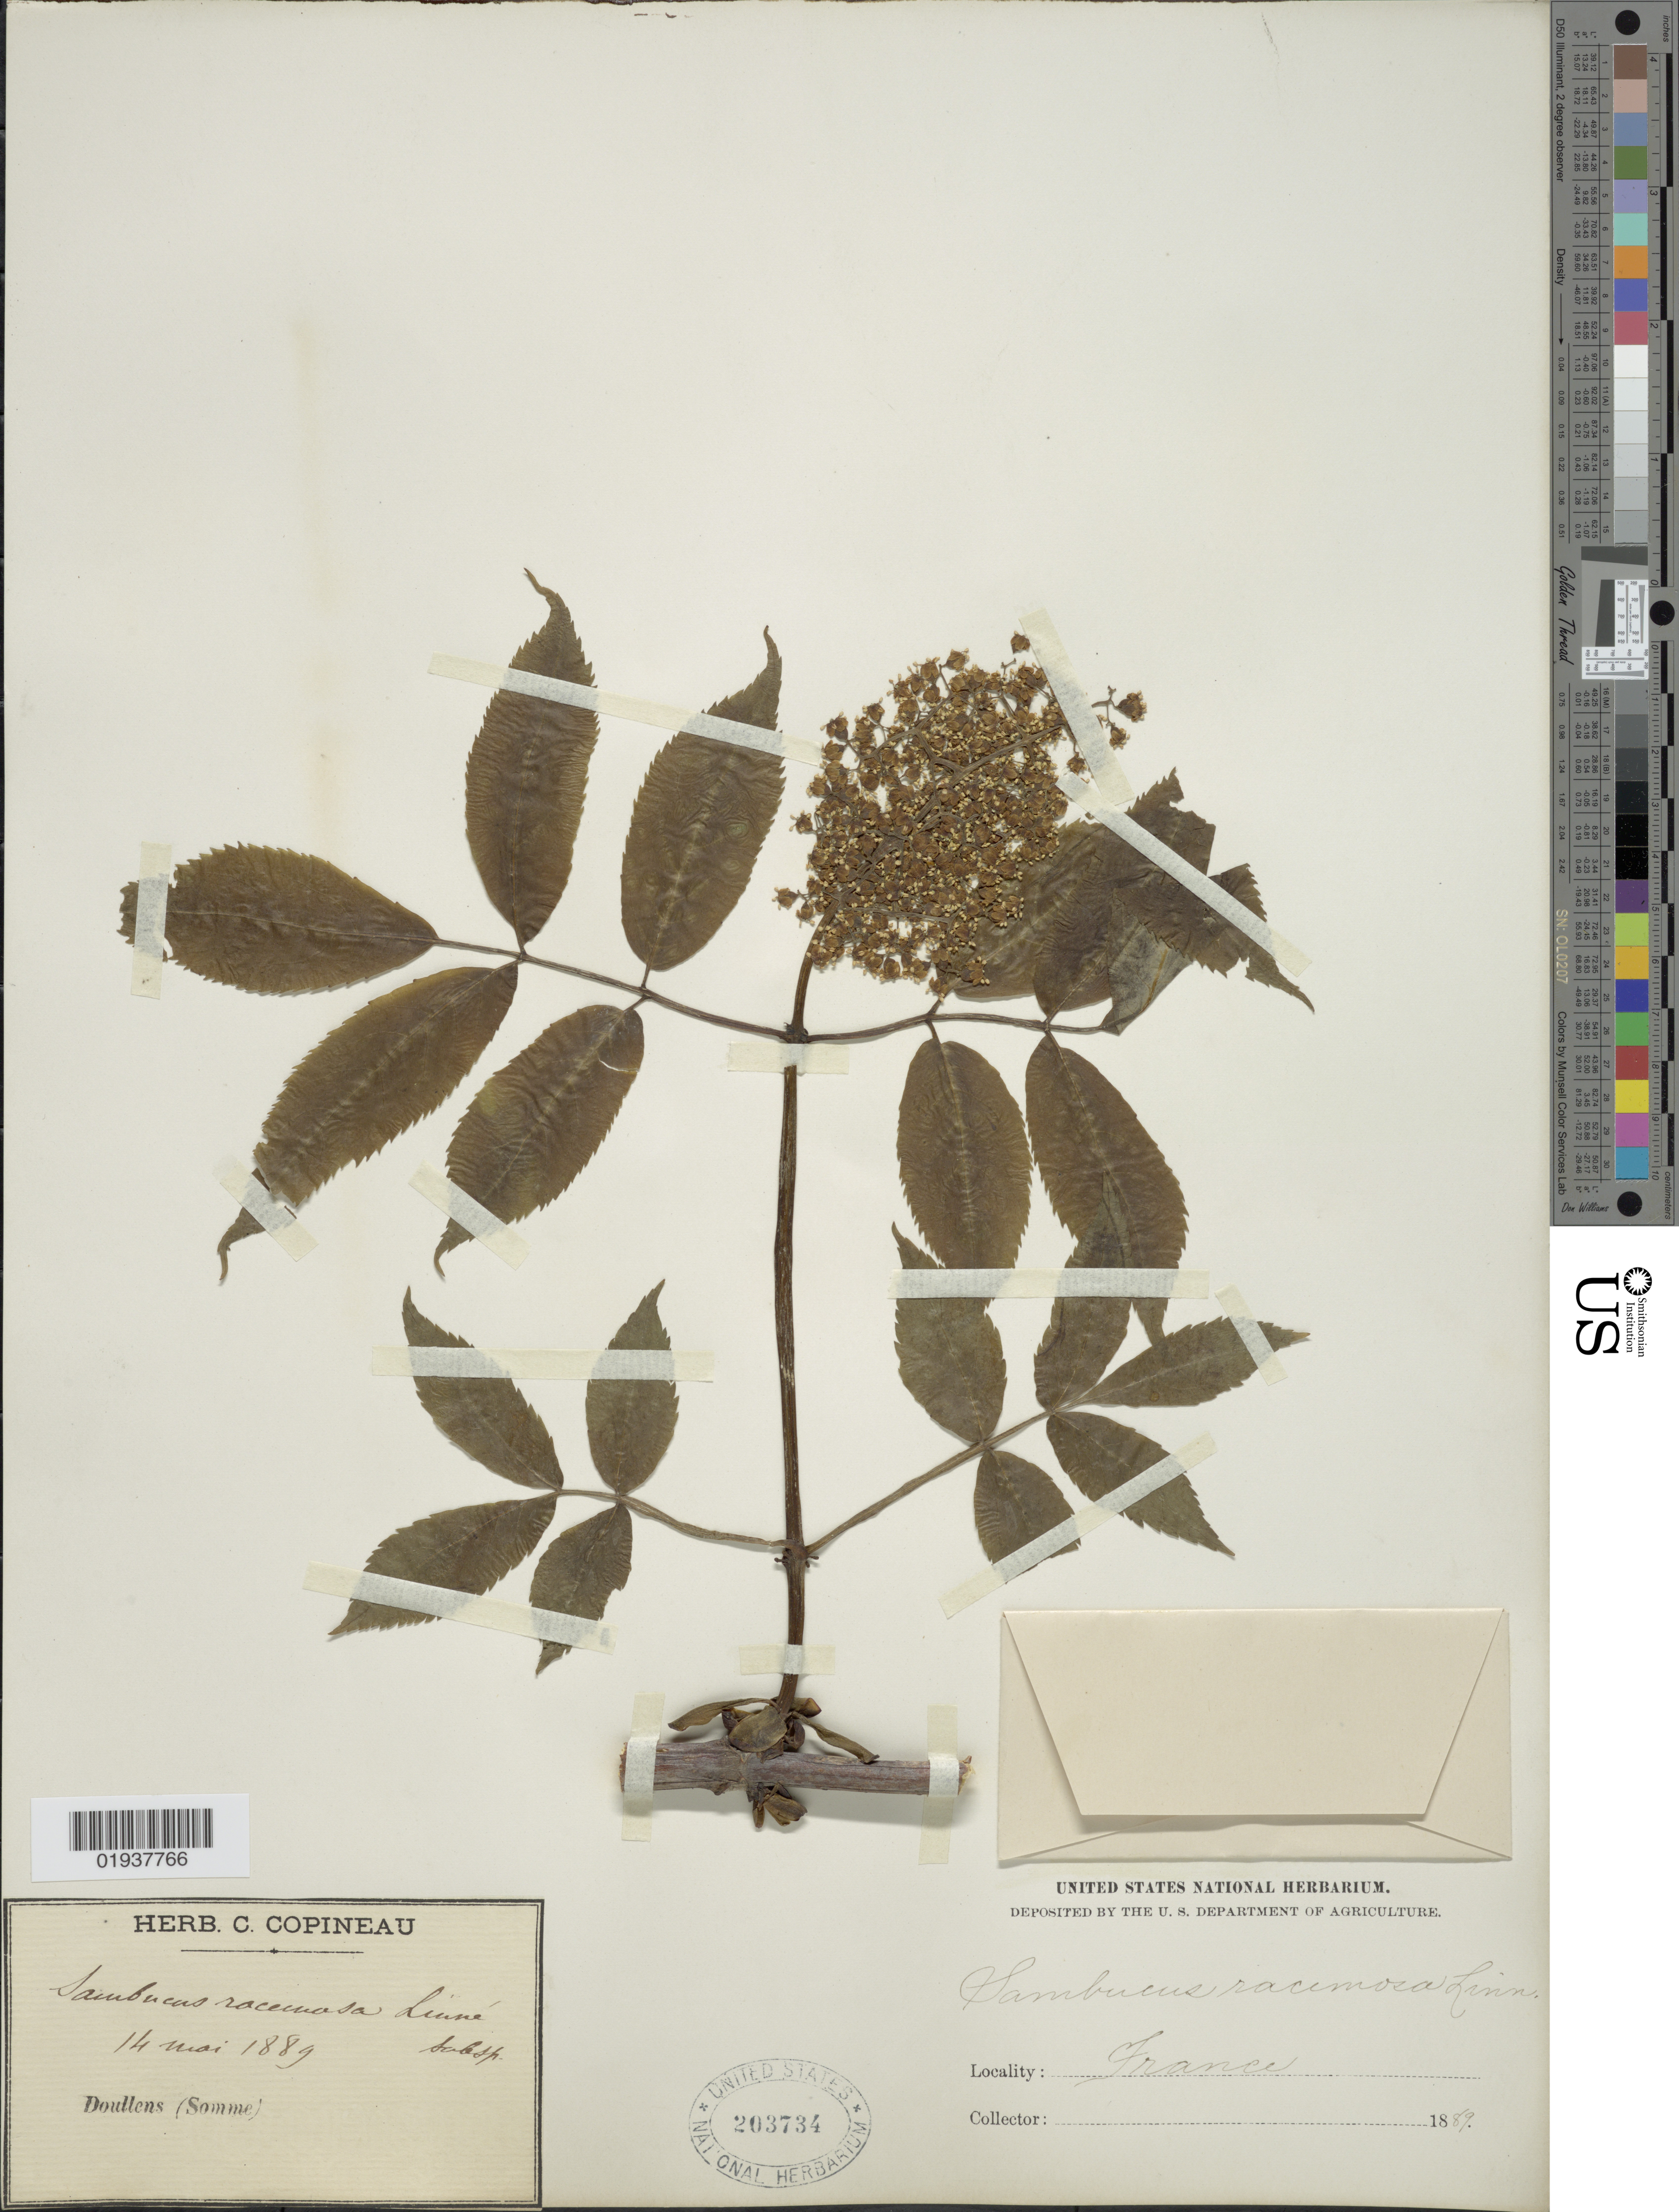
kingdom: Plantae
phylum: Tracheophyta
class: Magnoliopsida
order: Dipsacales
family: Viburnaceae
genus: Sambucus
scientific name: Sambucus racemosa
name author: L.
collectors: C. Copineau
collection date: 1889-05-14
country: France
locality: Doullens (Somme)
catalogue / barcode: US 203734